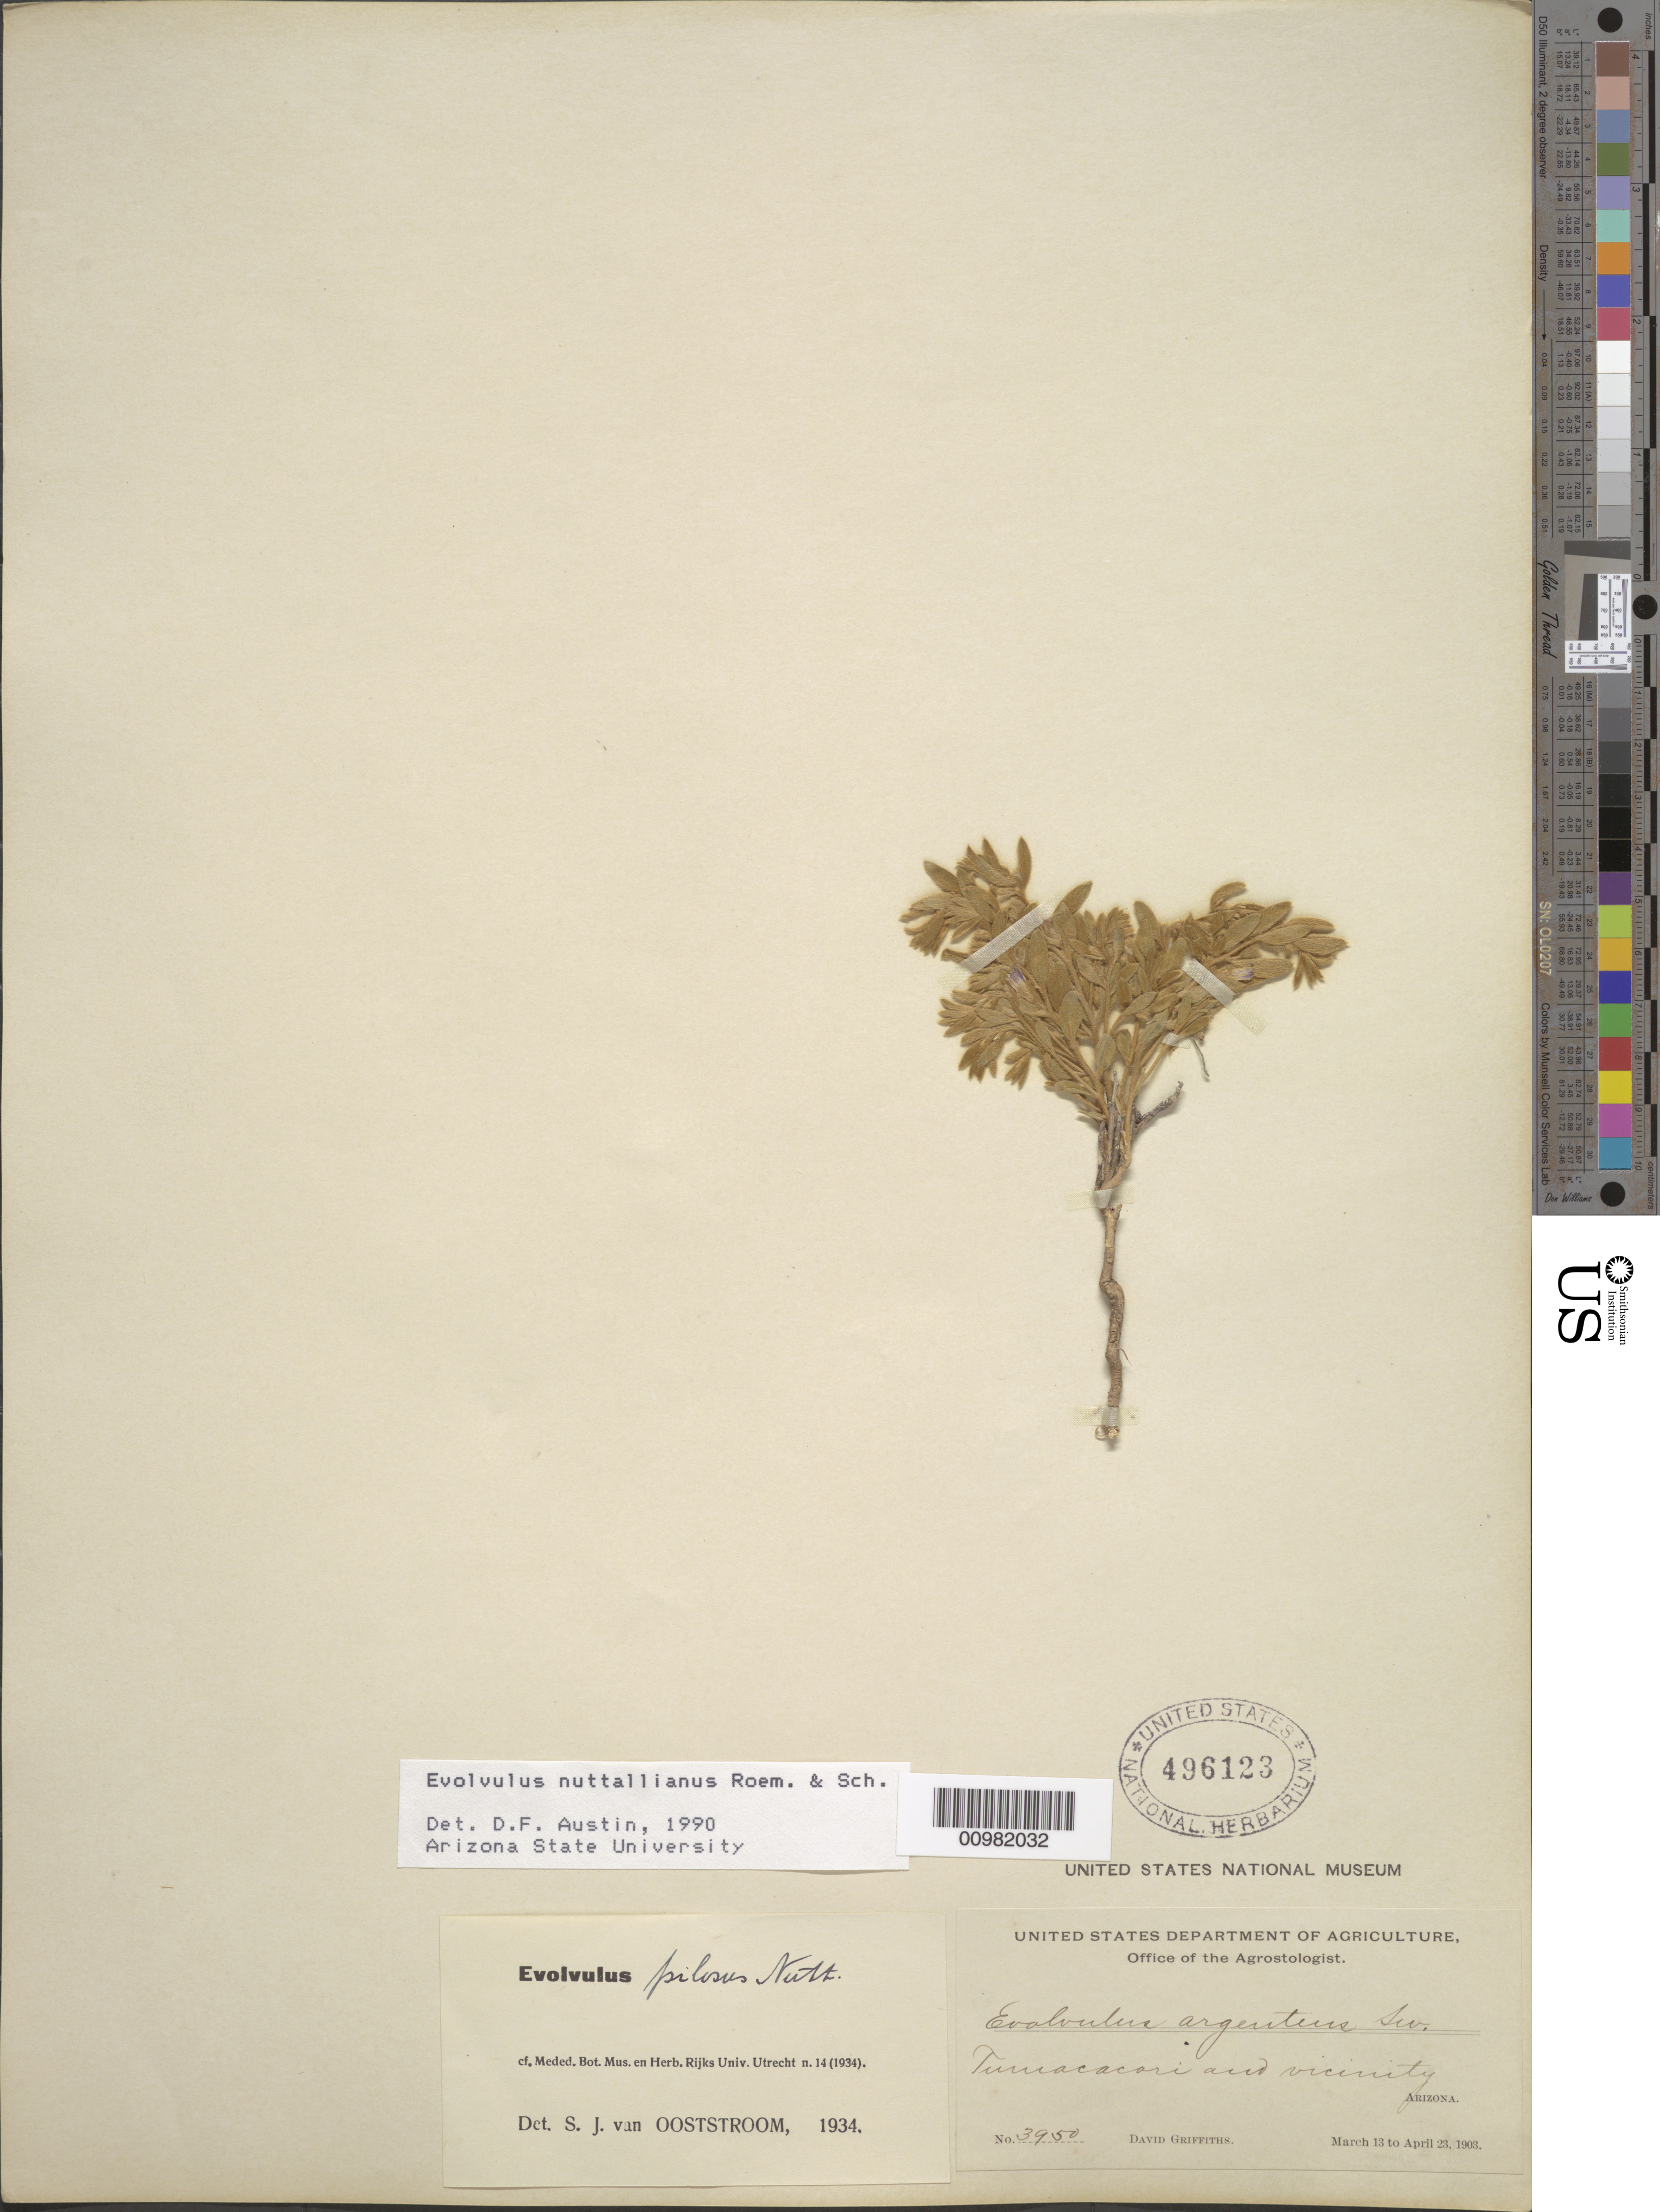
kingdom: Plantae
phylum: Tracheophyta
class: Magnoliopsida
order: Solanales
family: Convolvulaceae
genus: Evolvulus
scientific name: Evolvulus nuttallianus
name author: Roem. & Schult.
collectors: D. Griffiths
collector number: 3950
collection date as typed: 13 Mar 1903 to 23 Apr 1903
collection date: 1903-03-13/1903-04-23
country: United States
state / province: Arizona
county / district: Santa Cruz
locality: Tumacacori and vicinity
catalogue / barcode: US 496123